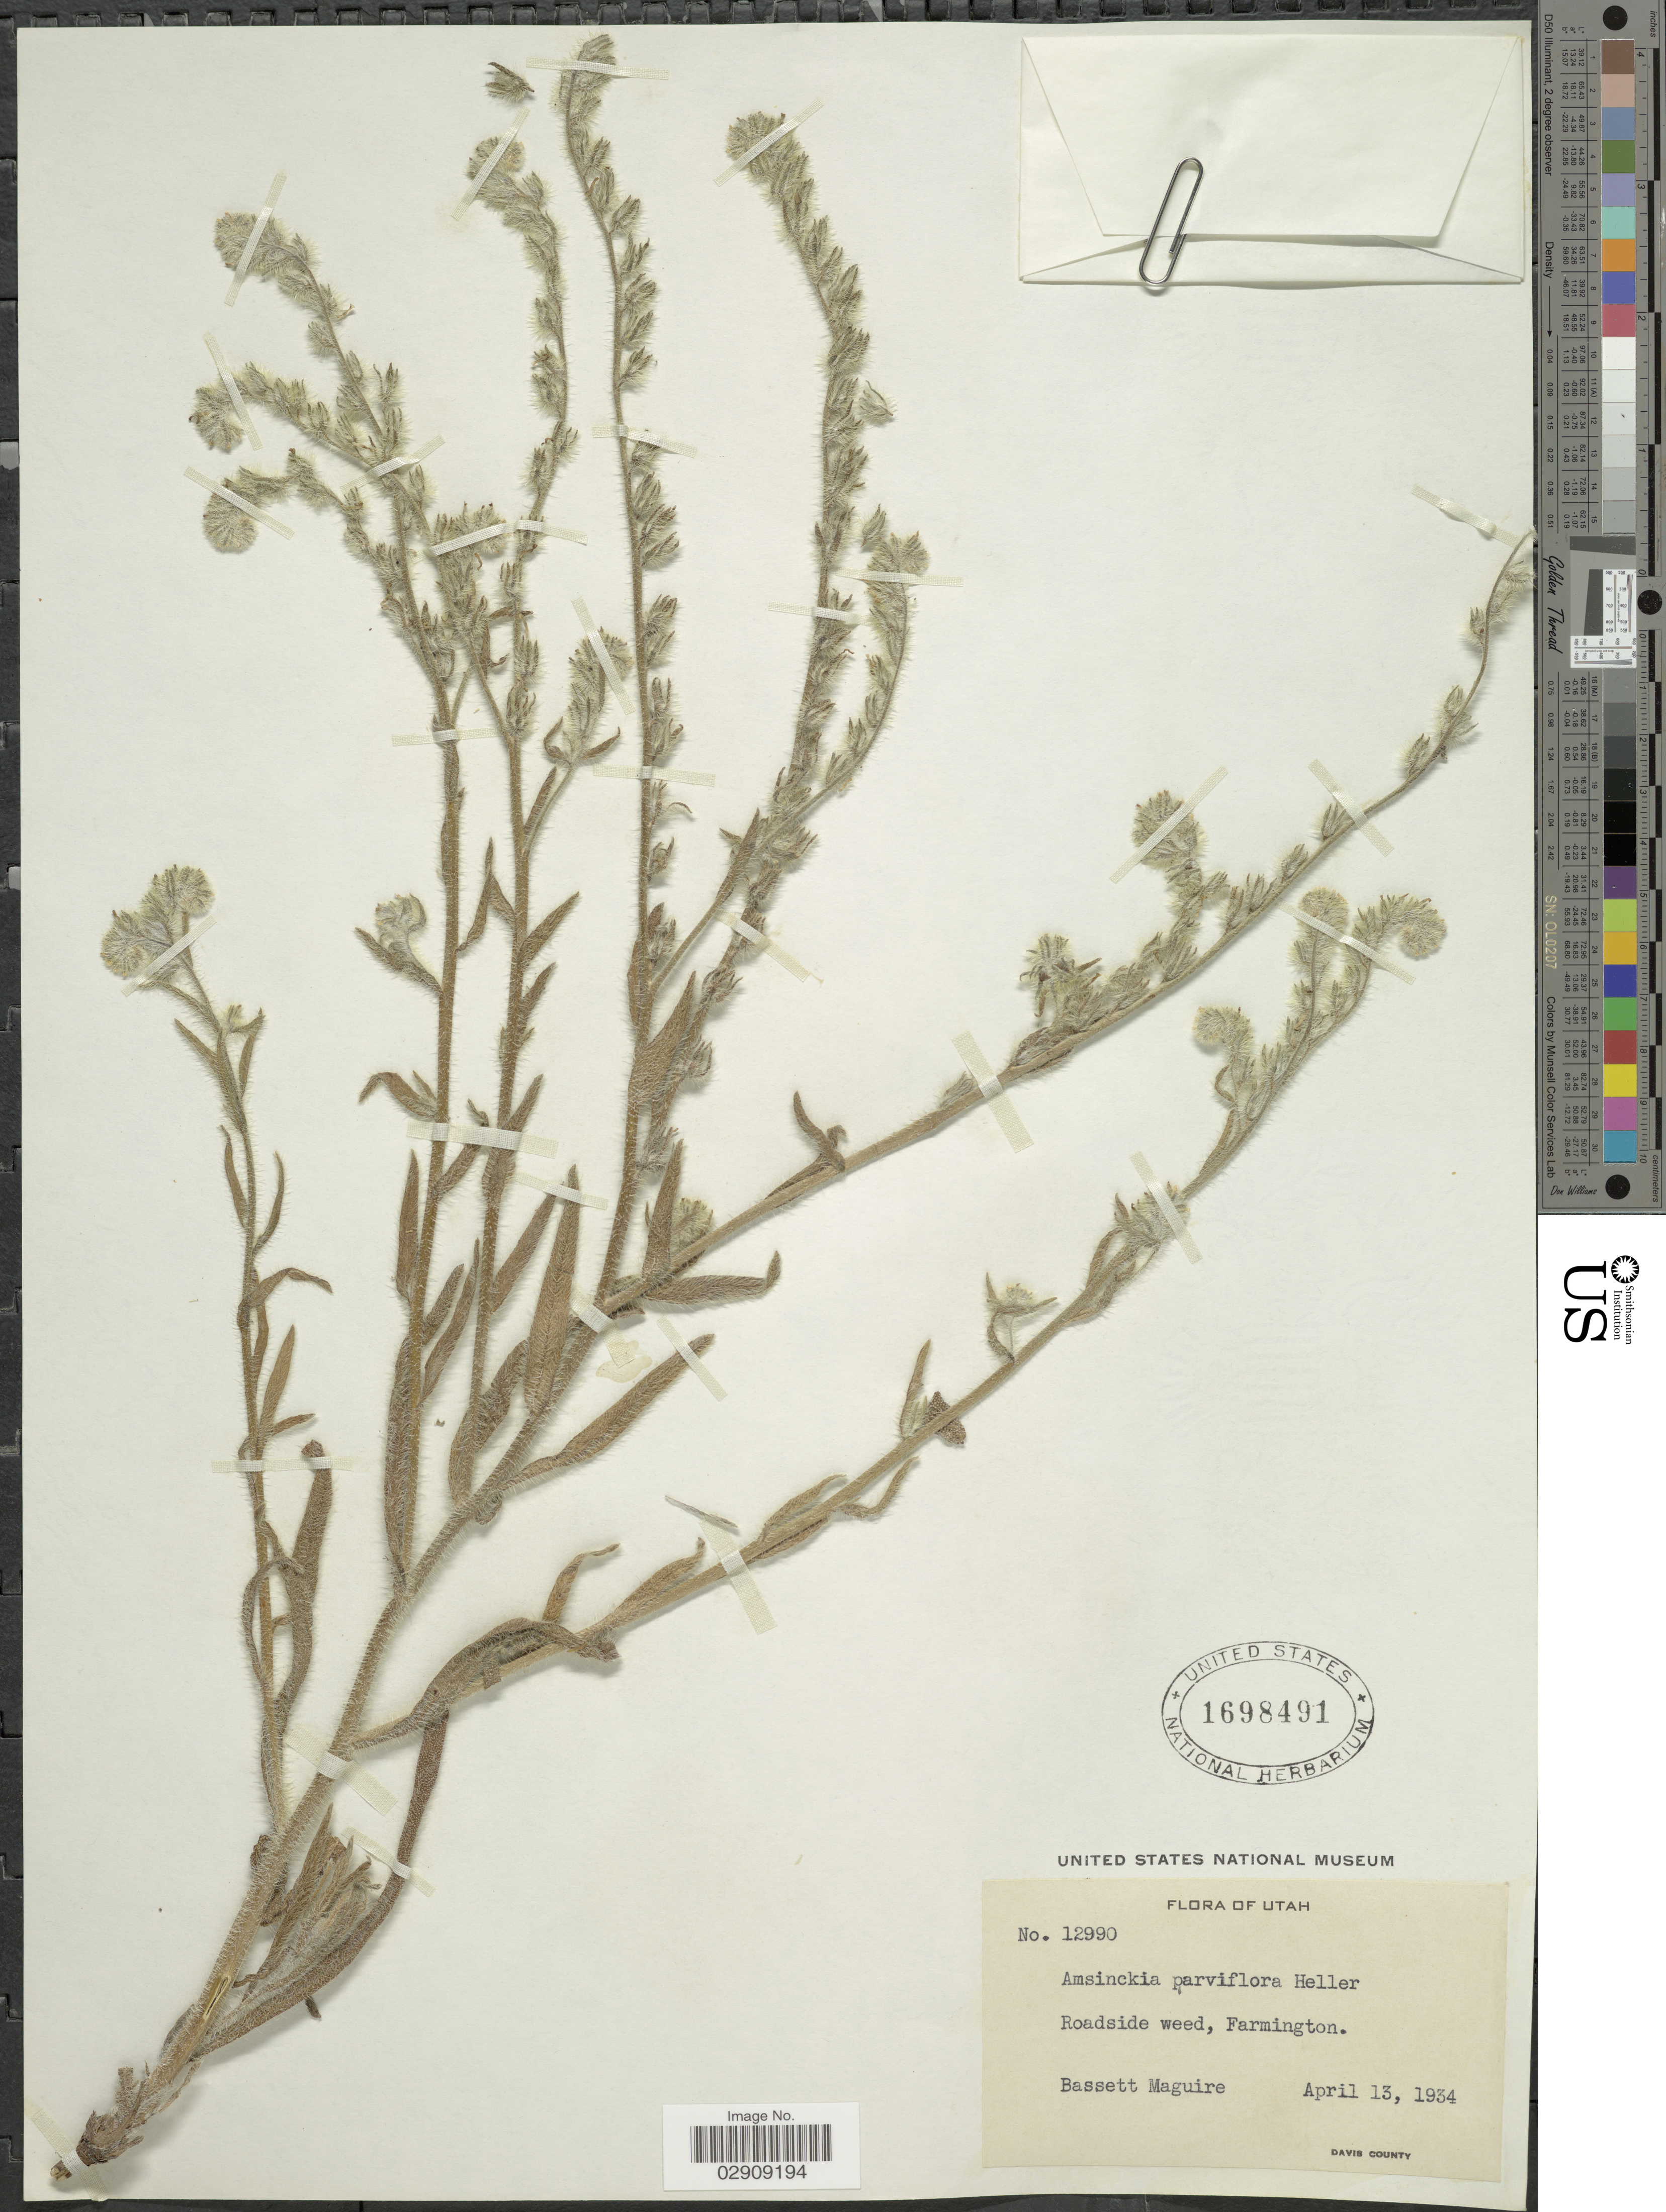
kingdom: Plantae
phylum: Tracheophyta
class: Magnoliopsida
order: Boraginales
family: Boraginaceae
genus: Amsinckia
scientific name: Amsinckia menziesii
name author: A. Nelson & J.F. Macbr.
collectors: B. Maguire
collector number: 12990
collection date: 1934-04-13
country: United States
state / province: Utah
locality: Farmington.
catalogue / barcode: US 1698491